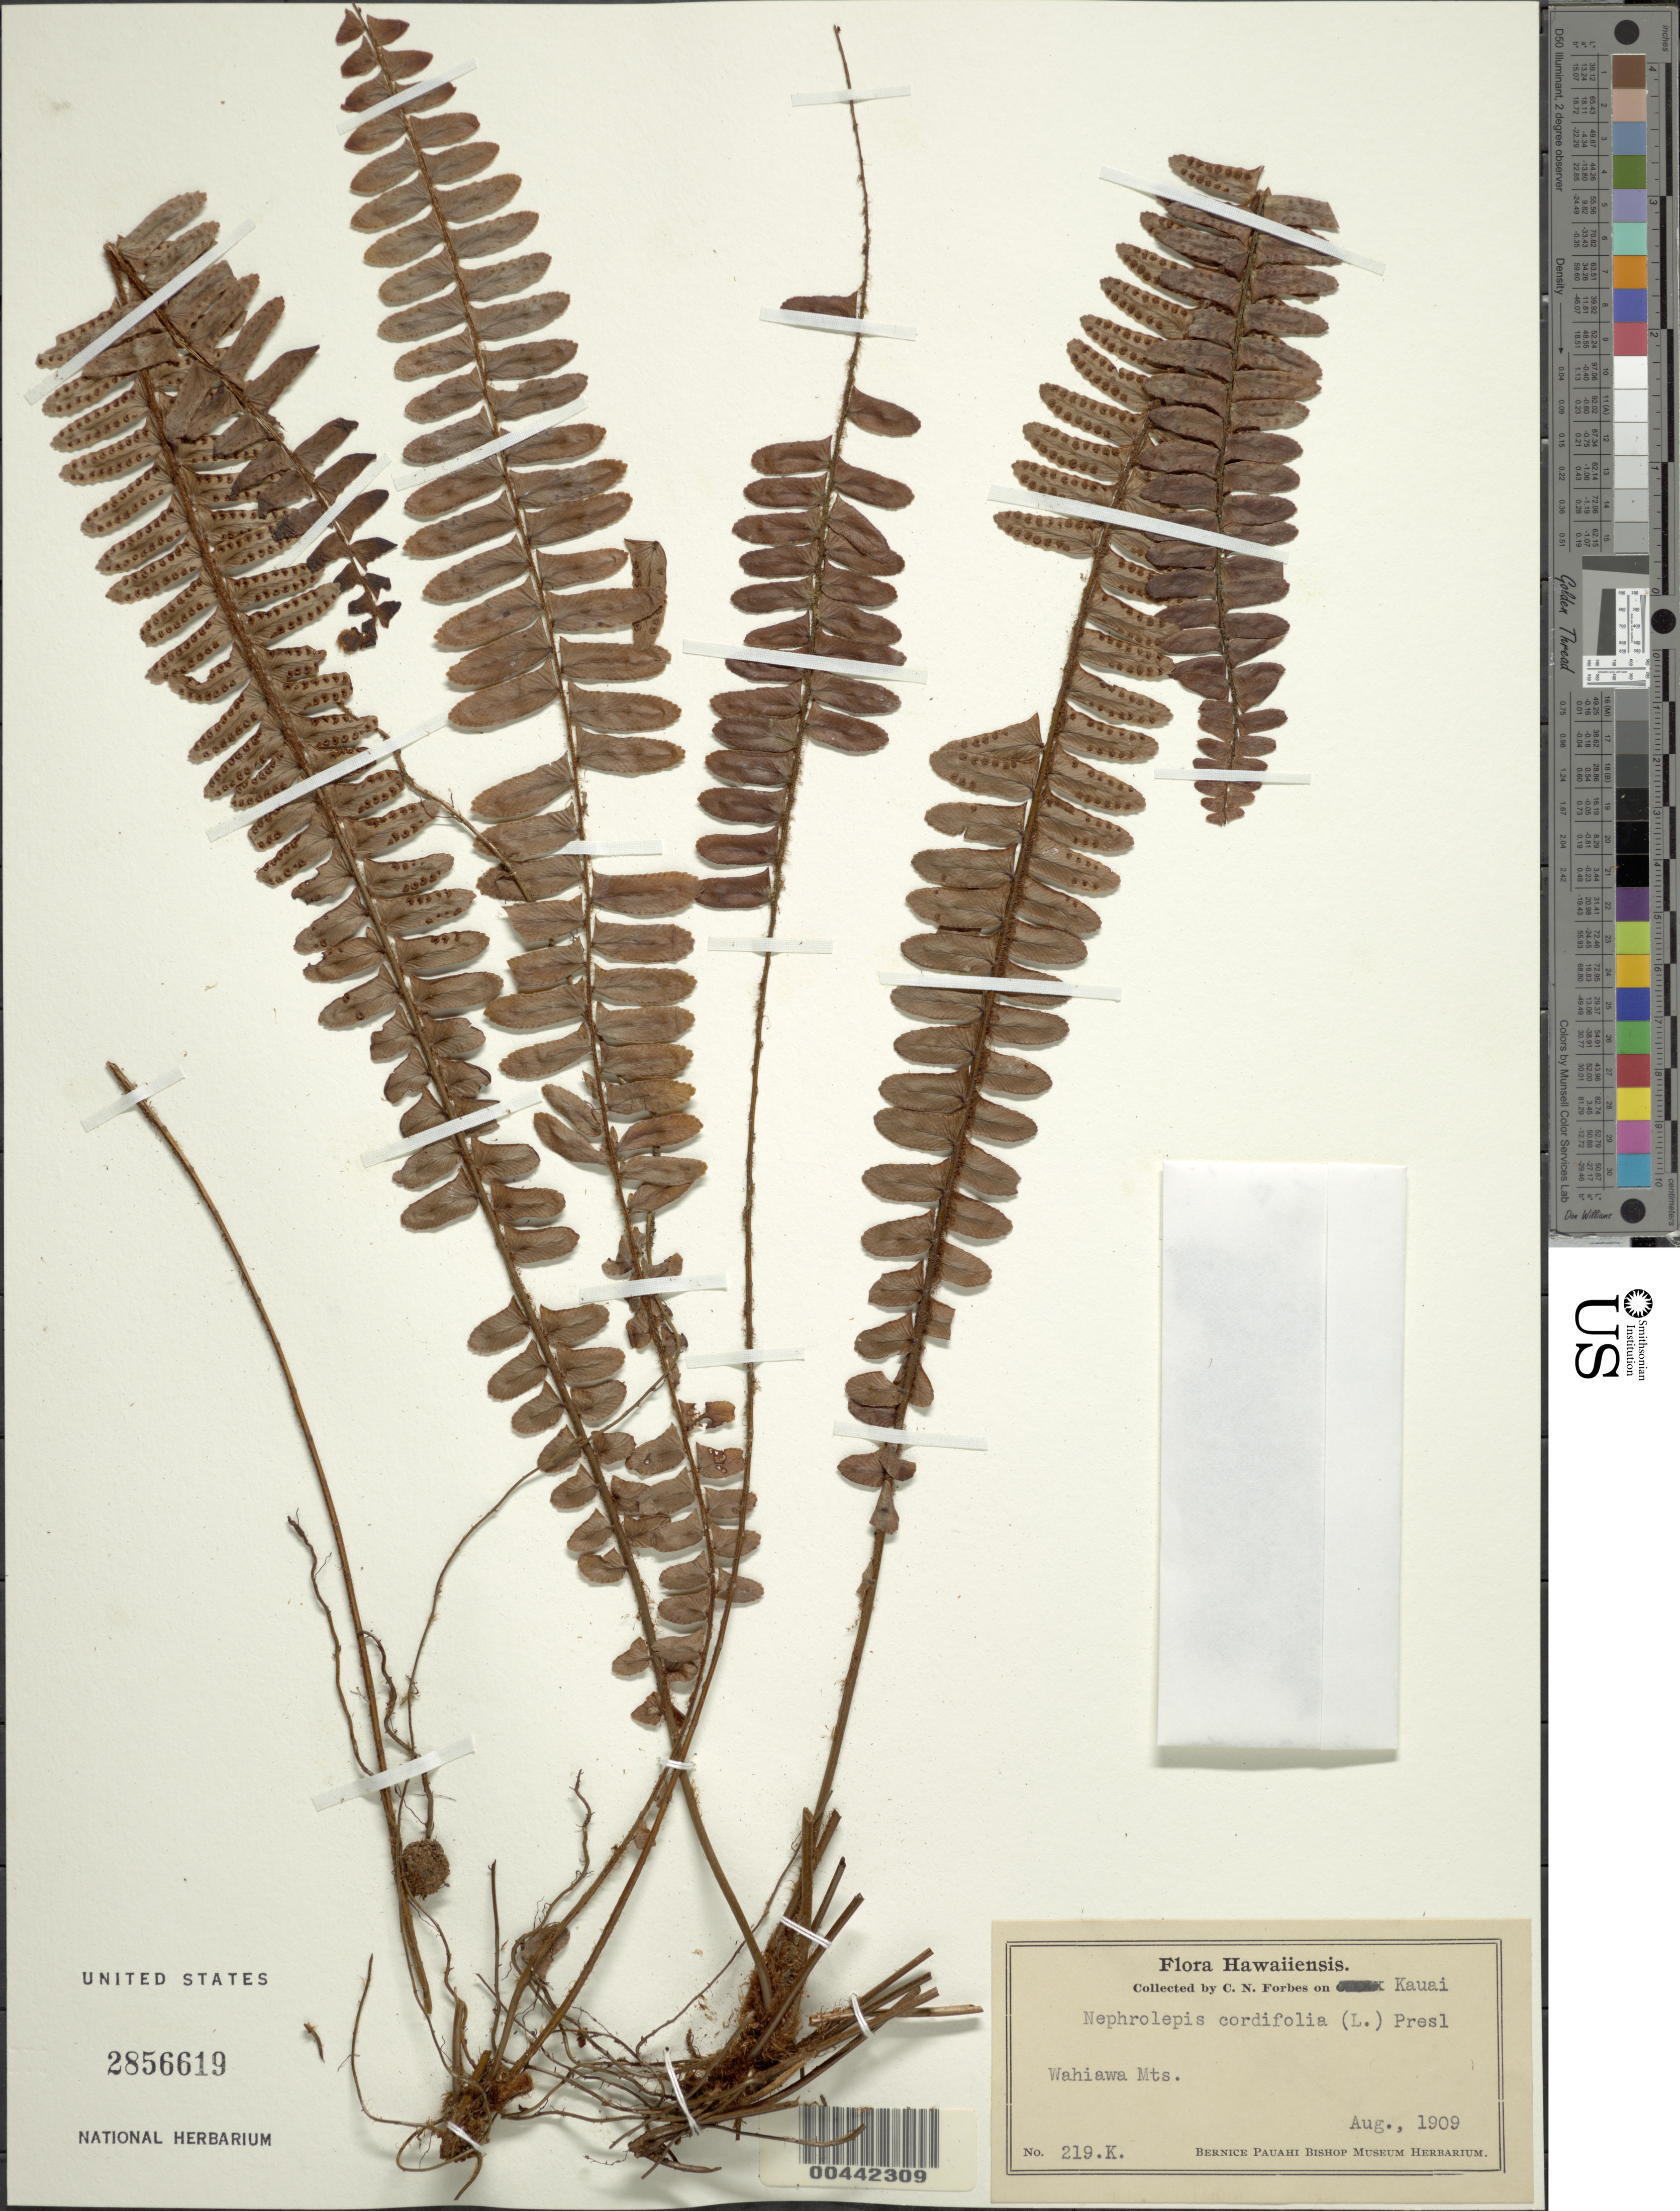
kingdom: Plantae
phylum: Tracheophyta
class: Polypodiopsida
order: Polypodiales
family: Nephrolepidaceae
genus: Nephrolepis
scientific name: Nephrolepis cordifolia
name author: (L.) C. Presl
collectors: C. N. Forbes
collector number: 219.K.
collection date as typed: Aug 1909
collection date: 1909-08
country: United States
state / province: Hawaii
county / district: Kauai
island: Kaua'i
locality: Wahiawa Mts.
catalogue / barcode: US 2856619